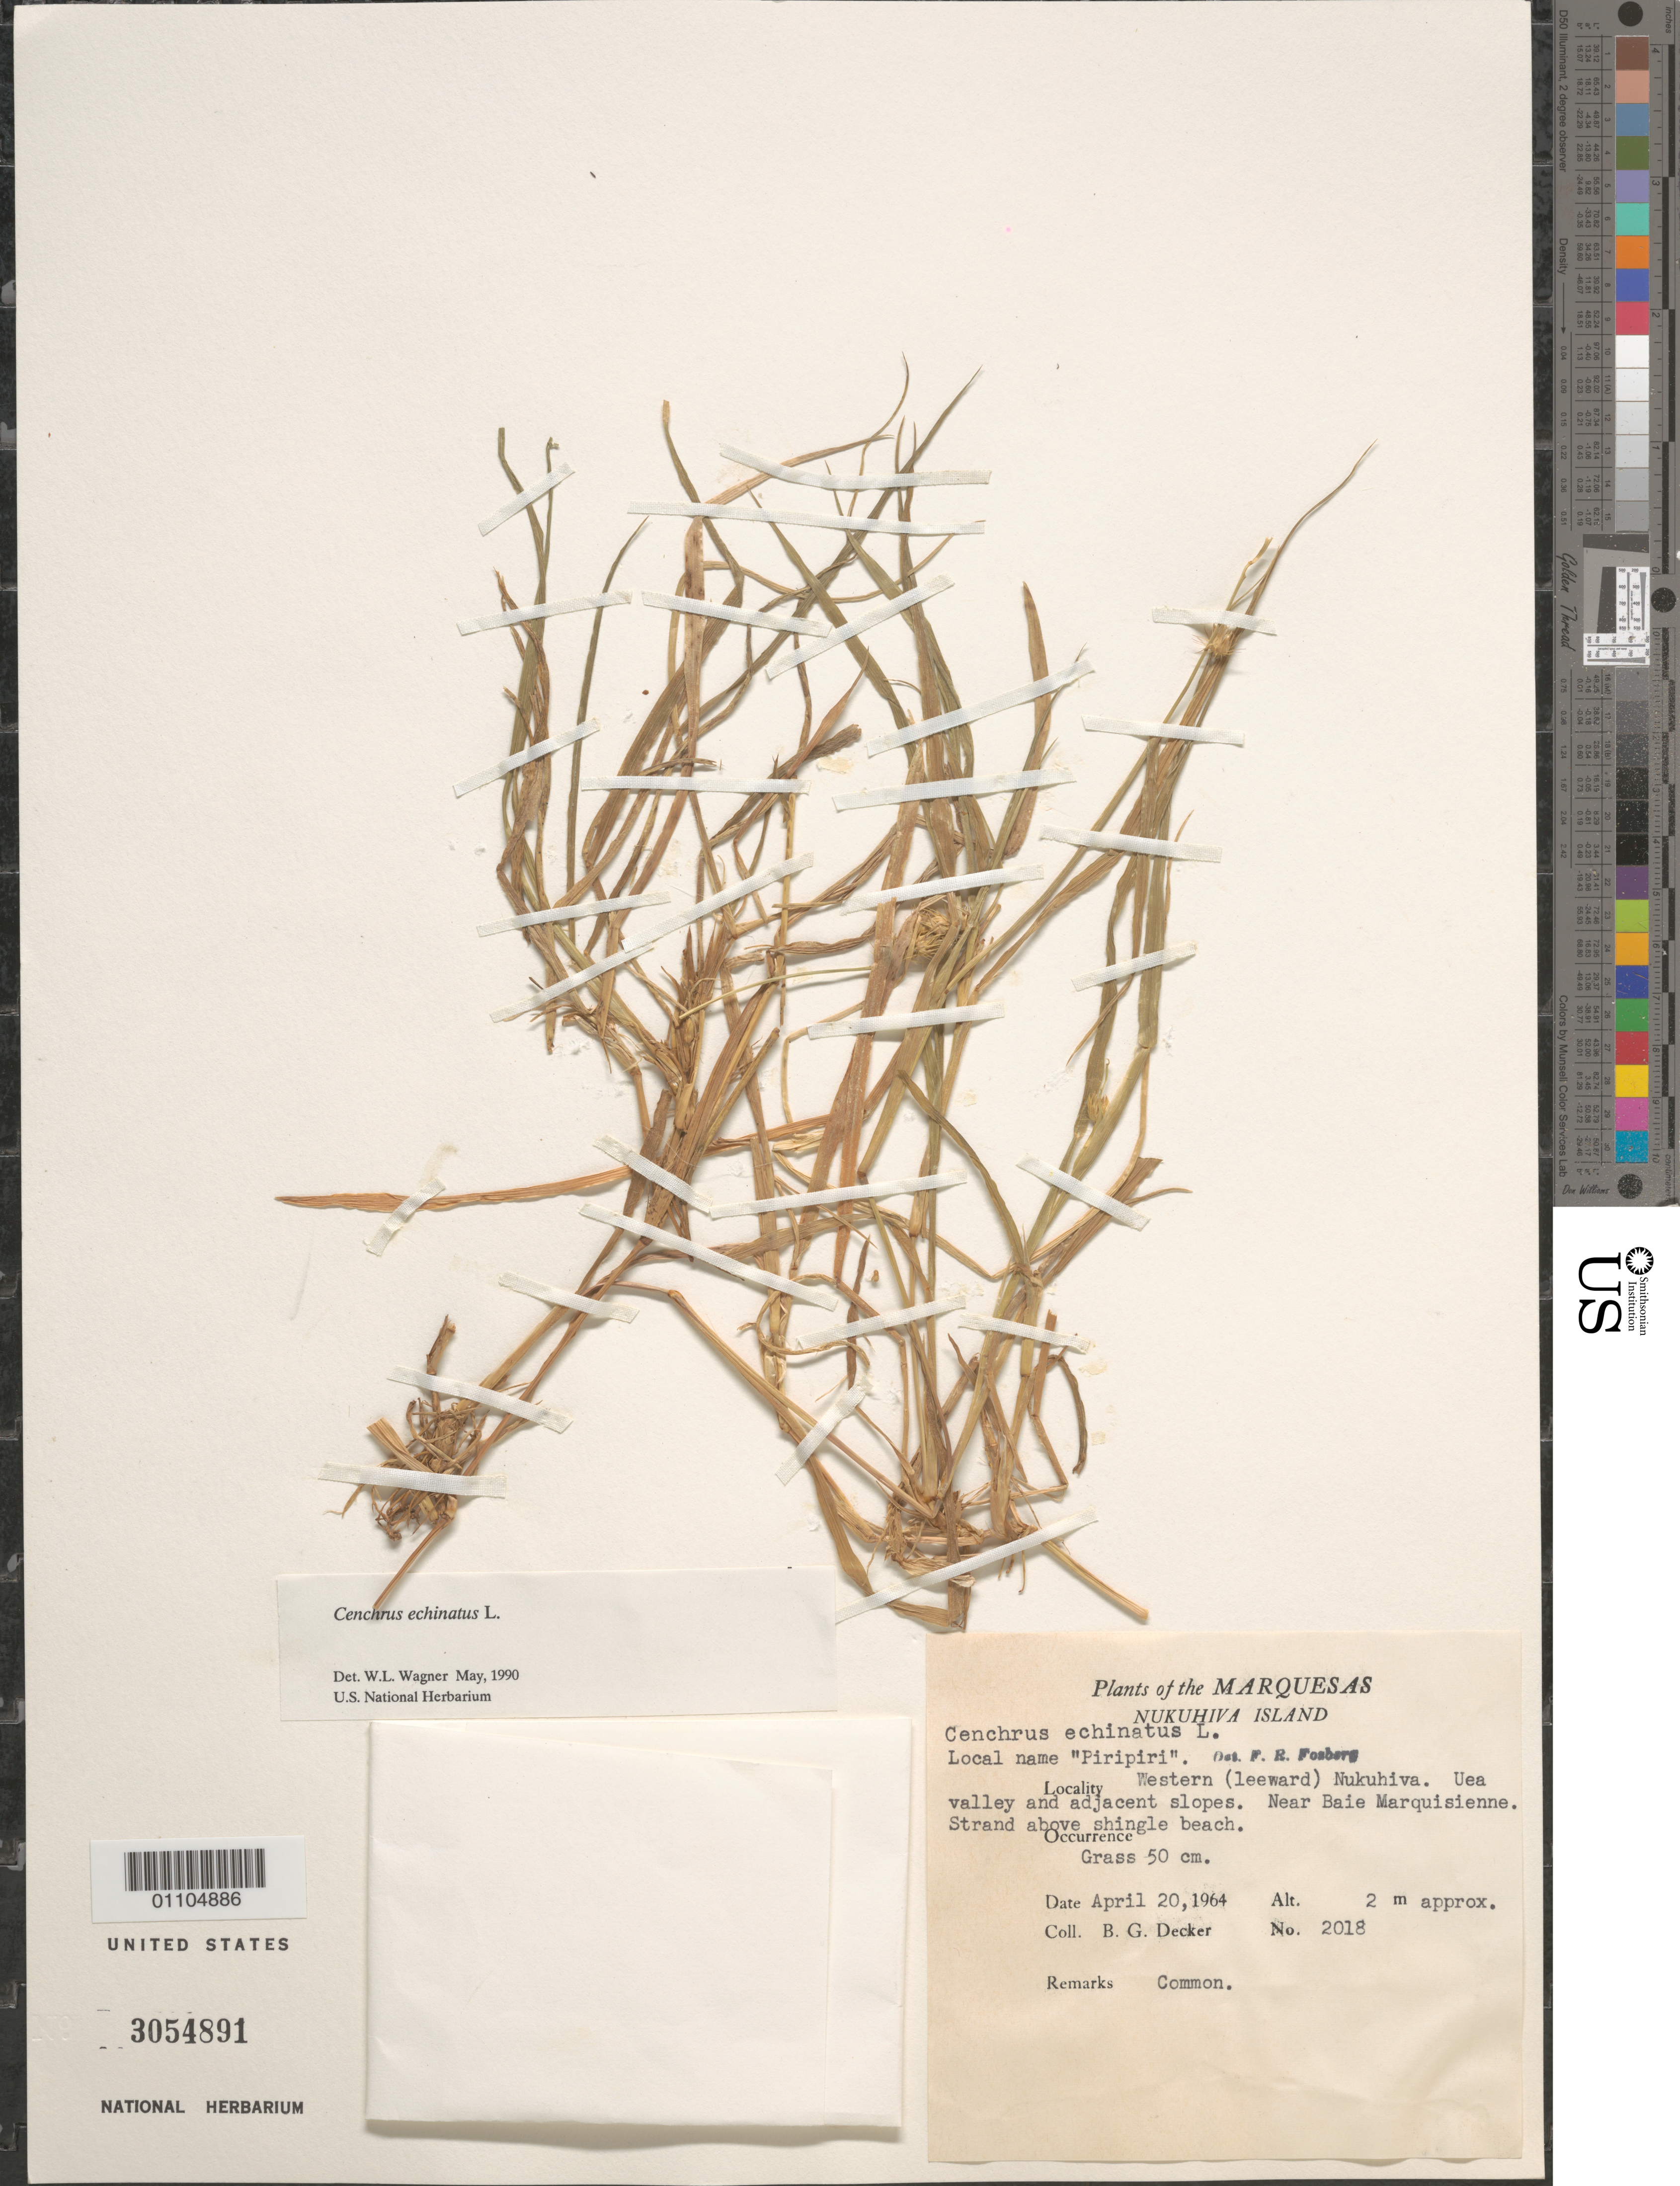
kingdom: Plantae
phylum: Tracheophyta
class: Liliopsida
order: Poales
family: Poaceae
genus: Cenchrus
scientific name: Cenchrus echinatus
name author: L.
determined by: Wagner, W. L., (BOT), Smithsonian Institution - National Museum of Natural History (UNITED STATES)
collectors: B. G. Decker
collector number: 2018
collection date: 1964-04-20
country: French Polynesia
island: Nuku Hiva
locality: Leeward (W) side of island, Uea Valley and adjacent slopes, strand above shingle beach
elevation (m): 2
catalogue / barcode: US 3054891